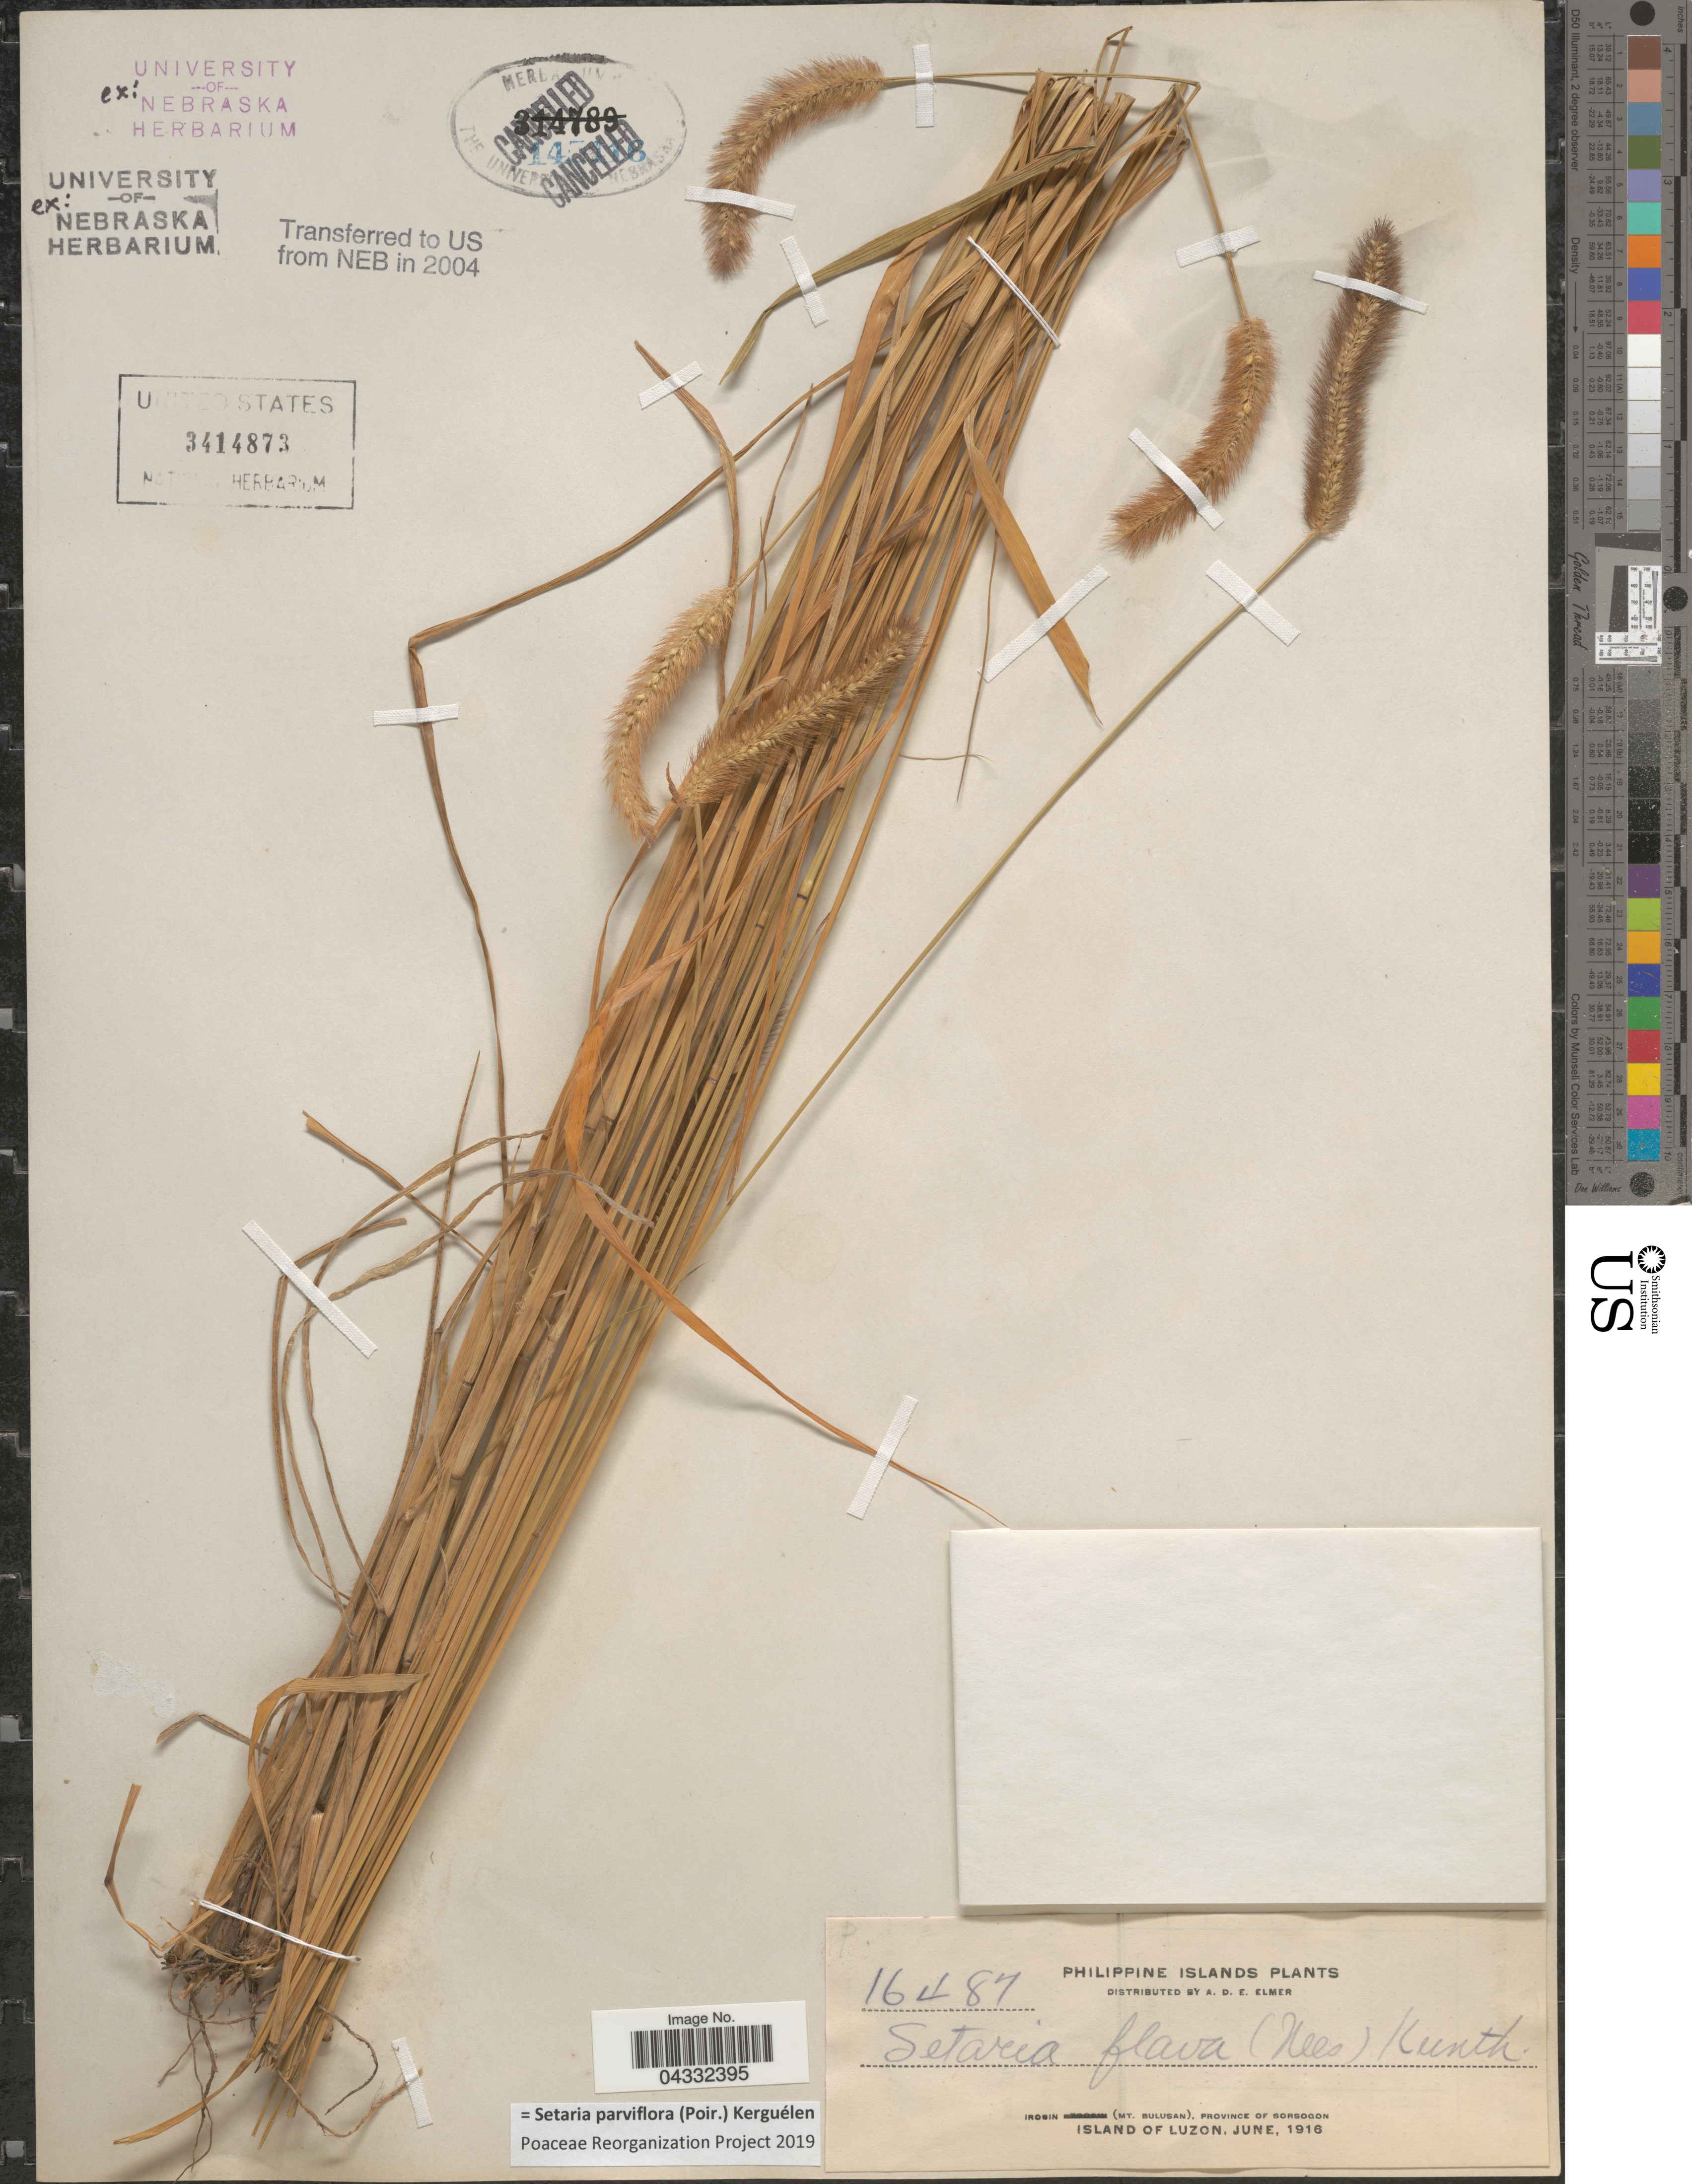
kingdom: Plantae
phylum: Tracheophyta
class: Liliopsida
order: Poales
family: Poaceae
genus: Setaria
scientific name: Setaria parviflora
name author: (Poir.) Kerguélen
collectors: A. D. E. Elmer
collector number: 16487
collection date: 1916-06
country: Philippines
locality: Philippine Islands. Irosin (Mt. Bulusan), Province of Sorsogon. Island of Luzon.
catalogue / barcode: US 3414873